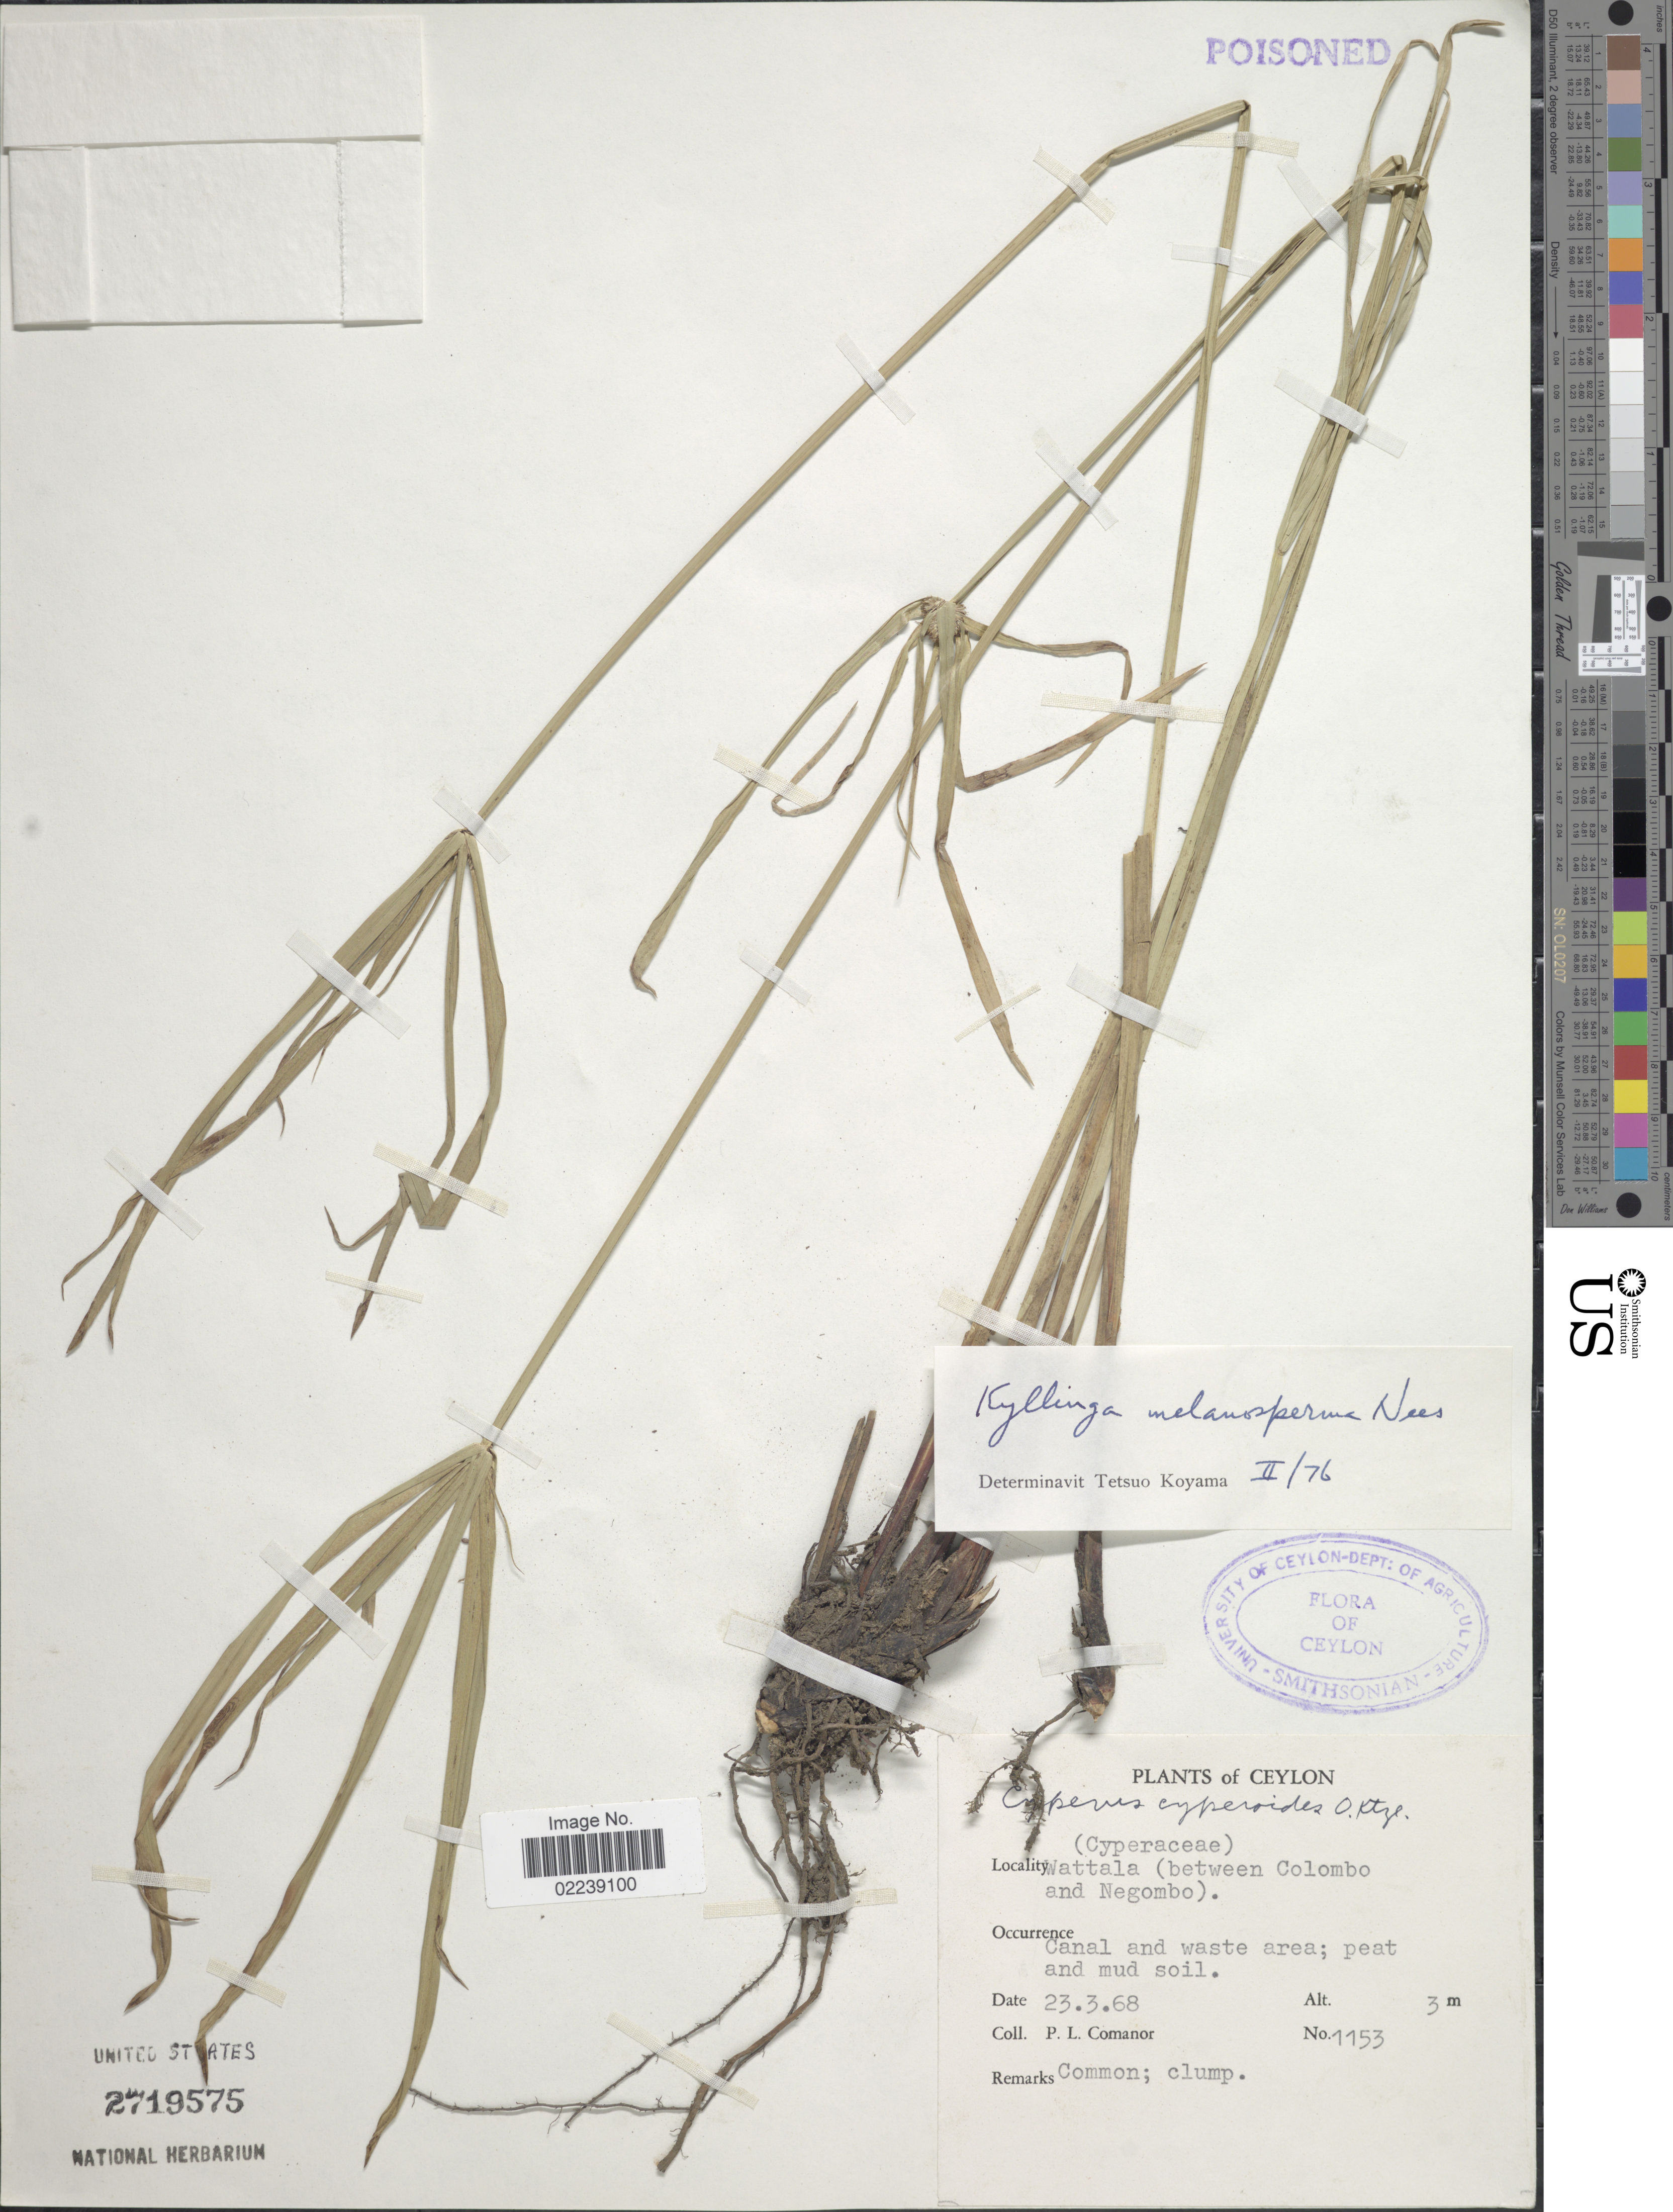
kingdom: Plantae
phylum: Tracheophyta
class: Liliopsida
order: Poales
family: Cyperaceae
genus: Cyperus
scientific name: Cyperus aromaticus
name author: (Ridl.) Mattf. & Kük.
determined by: Strong, M. T., (US), Smithsonian Institution - National Museum of Natural History (UNITED STATES)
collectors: P. Comanor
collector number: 1153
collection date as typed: Transcribed d/m/y: 23/3/68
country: Sri Lanka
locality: Ceylon. Wattala (between Colombo and Negombo)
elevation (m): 3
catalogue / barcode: US 2719575